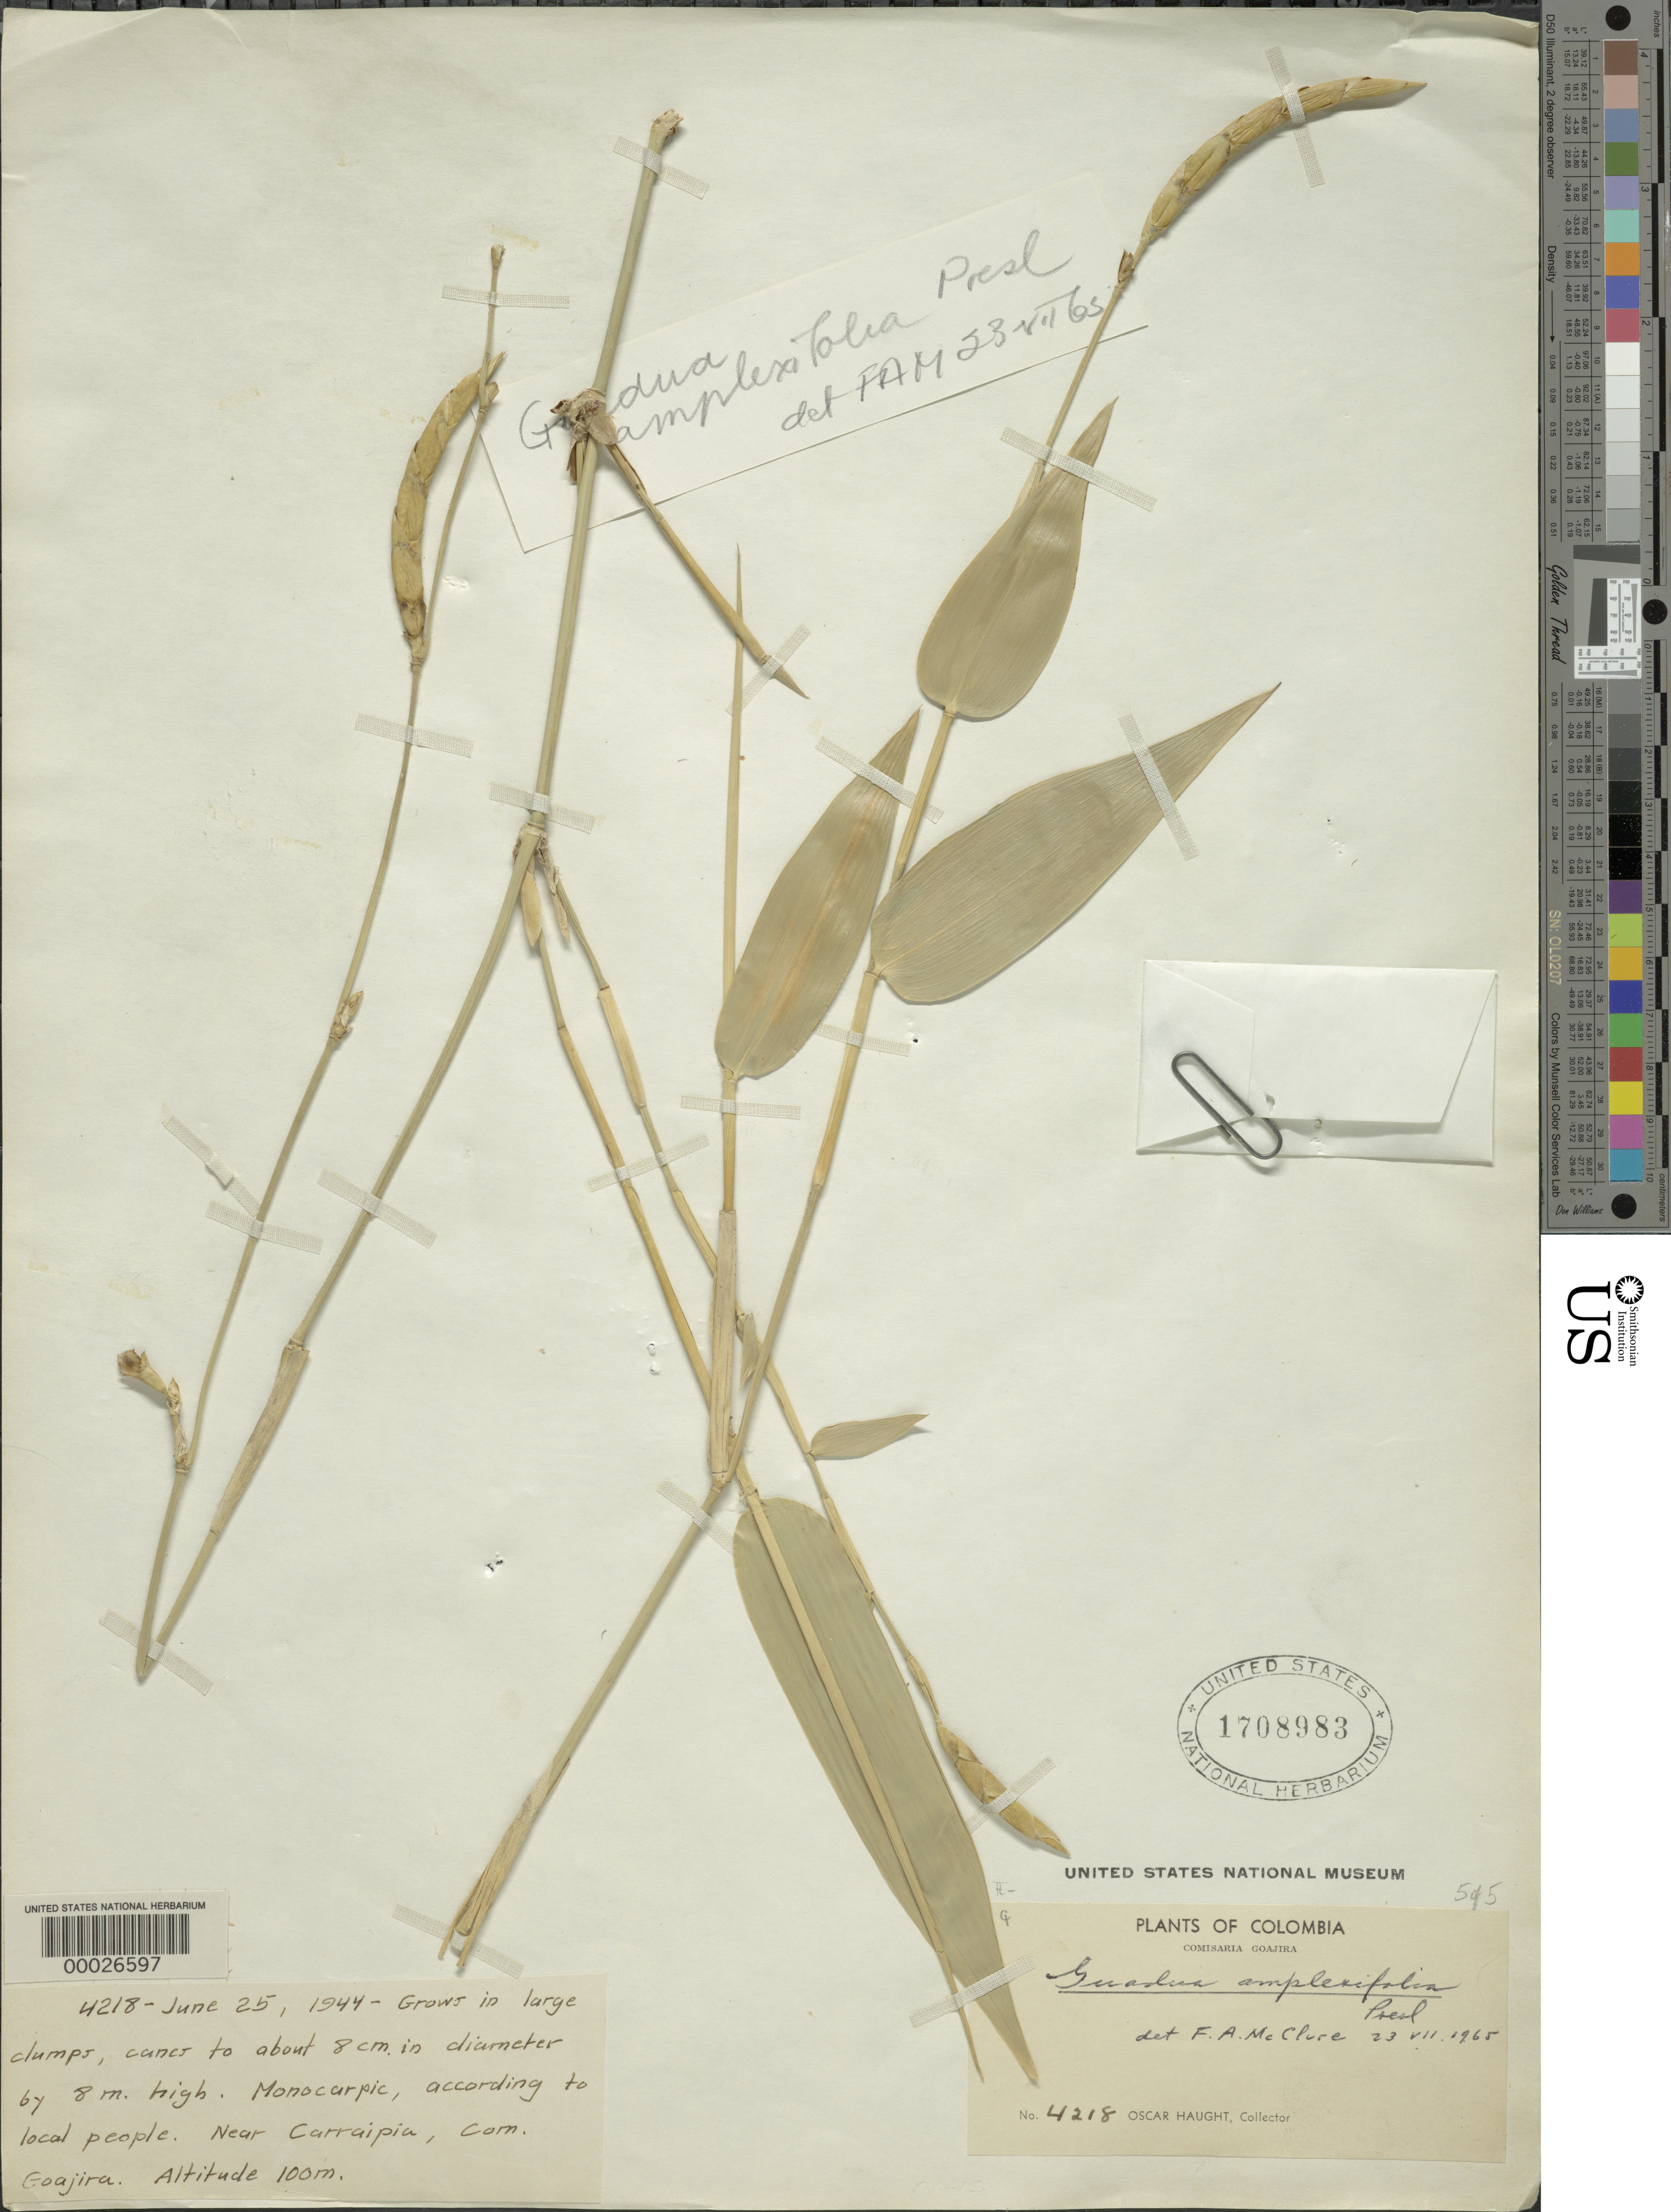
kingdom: Plantae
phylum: Tracheophyta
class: Liliopsida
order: Poales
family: Poaceae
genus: Guadua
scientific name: Guadua amplexifolia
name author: J. Presl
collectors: O. L. Haught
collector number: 4218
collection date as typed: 25 Jun 1944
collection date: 1944-06-25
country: Colombia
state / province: La Guajira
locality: Carraipia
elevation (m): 100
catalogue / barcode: US 1708983